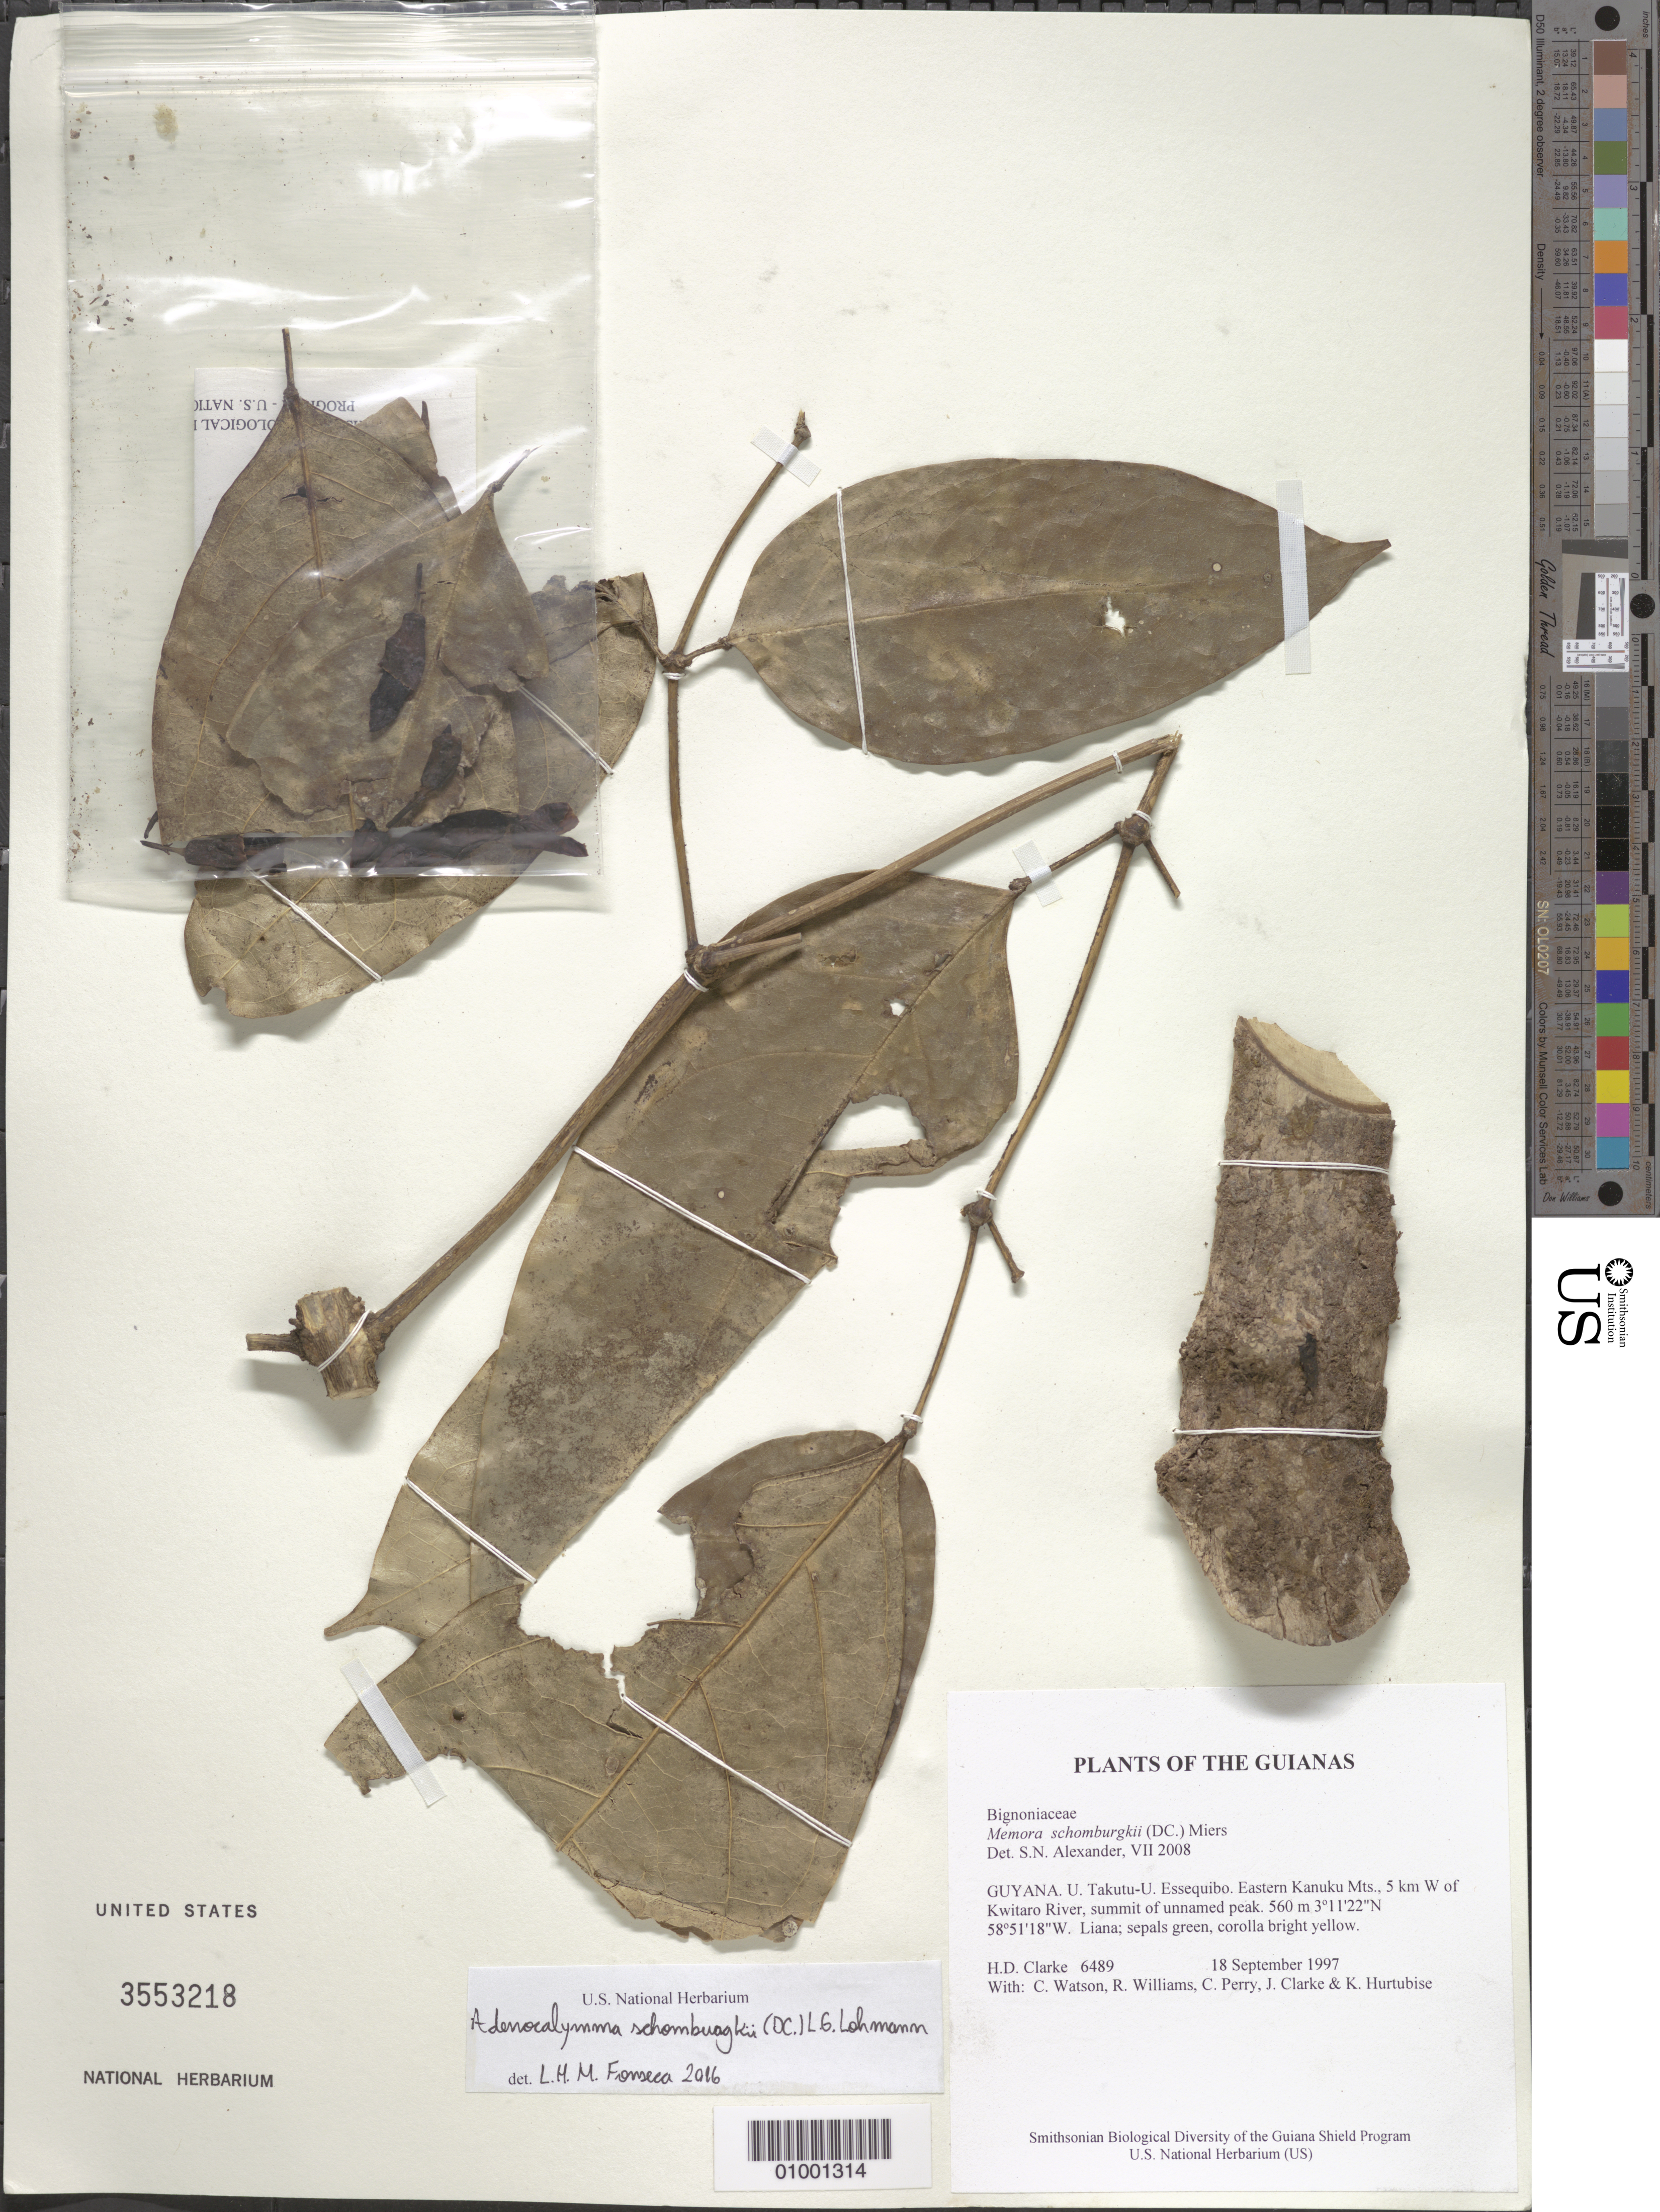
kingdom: Plantae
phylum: Tracheophyta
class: Magnoliopsida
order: Lamiales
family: Bignoniaceae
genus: Adenocalymma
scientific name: Adenocalymma schomburgkii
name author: (DC.) L.G. Lohmann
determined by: Fonseca, L. H. M.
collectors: H. D. Clarke, C. Watson, R. Williams, C. Perry, J. Clarke & K. Hurtubise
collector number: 6489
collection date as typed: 18 September 1997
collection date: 1997-09-18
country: Guyana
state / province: U. Takutu-U. Essequibo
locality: Eastern Kanuku Mts., 5 km W of Kwitaro River, summit of unnamed peak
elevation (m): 560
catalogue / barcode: US 3553218